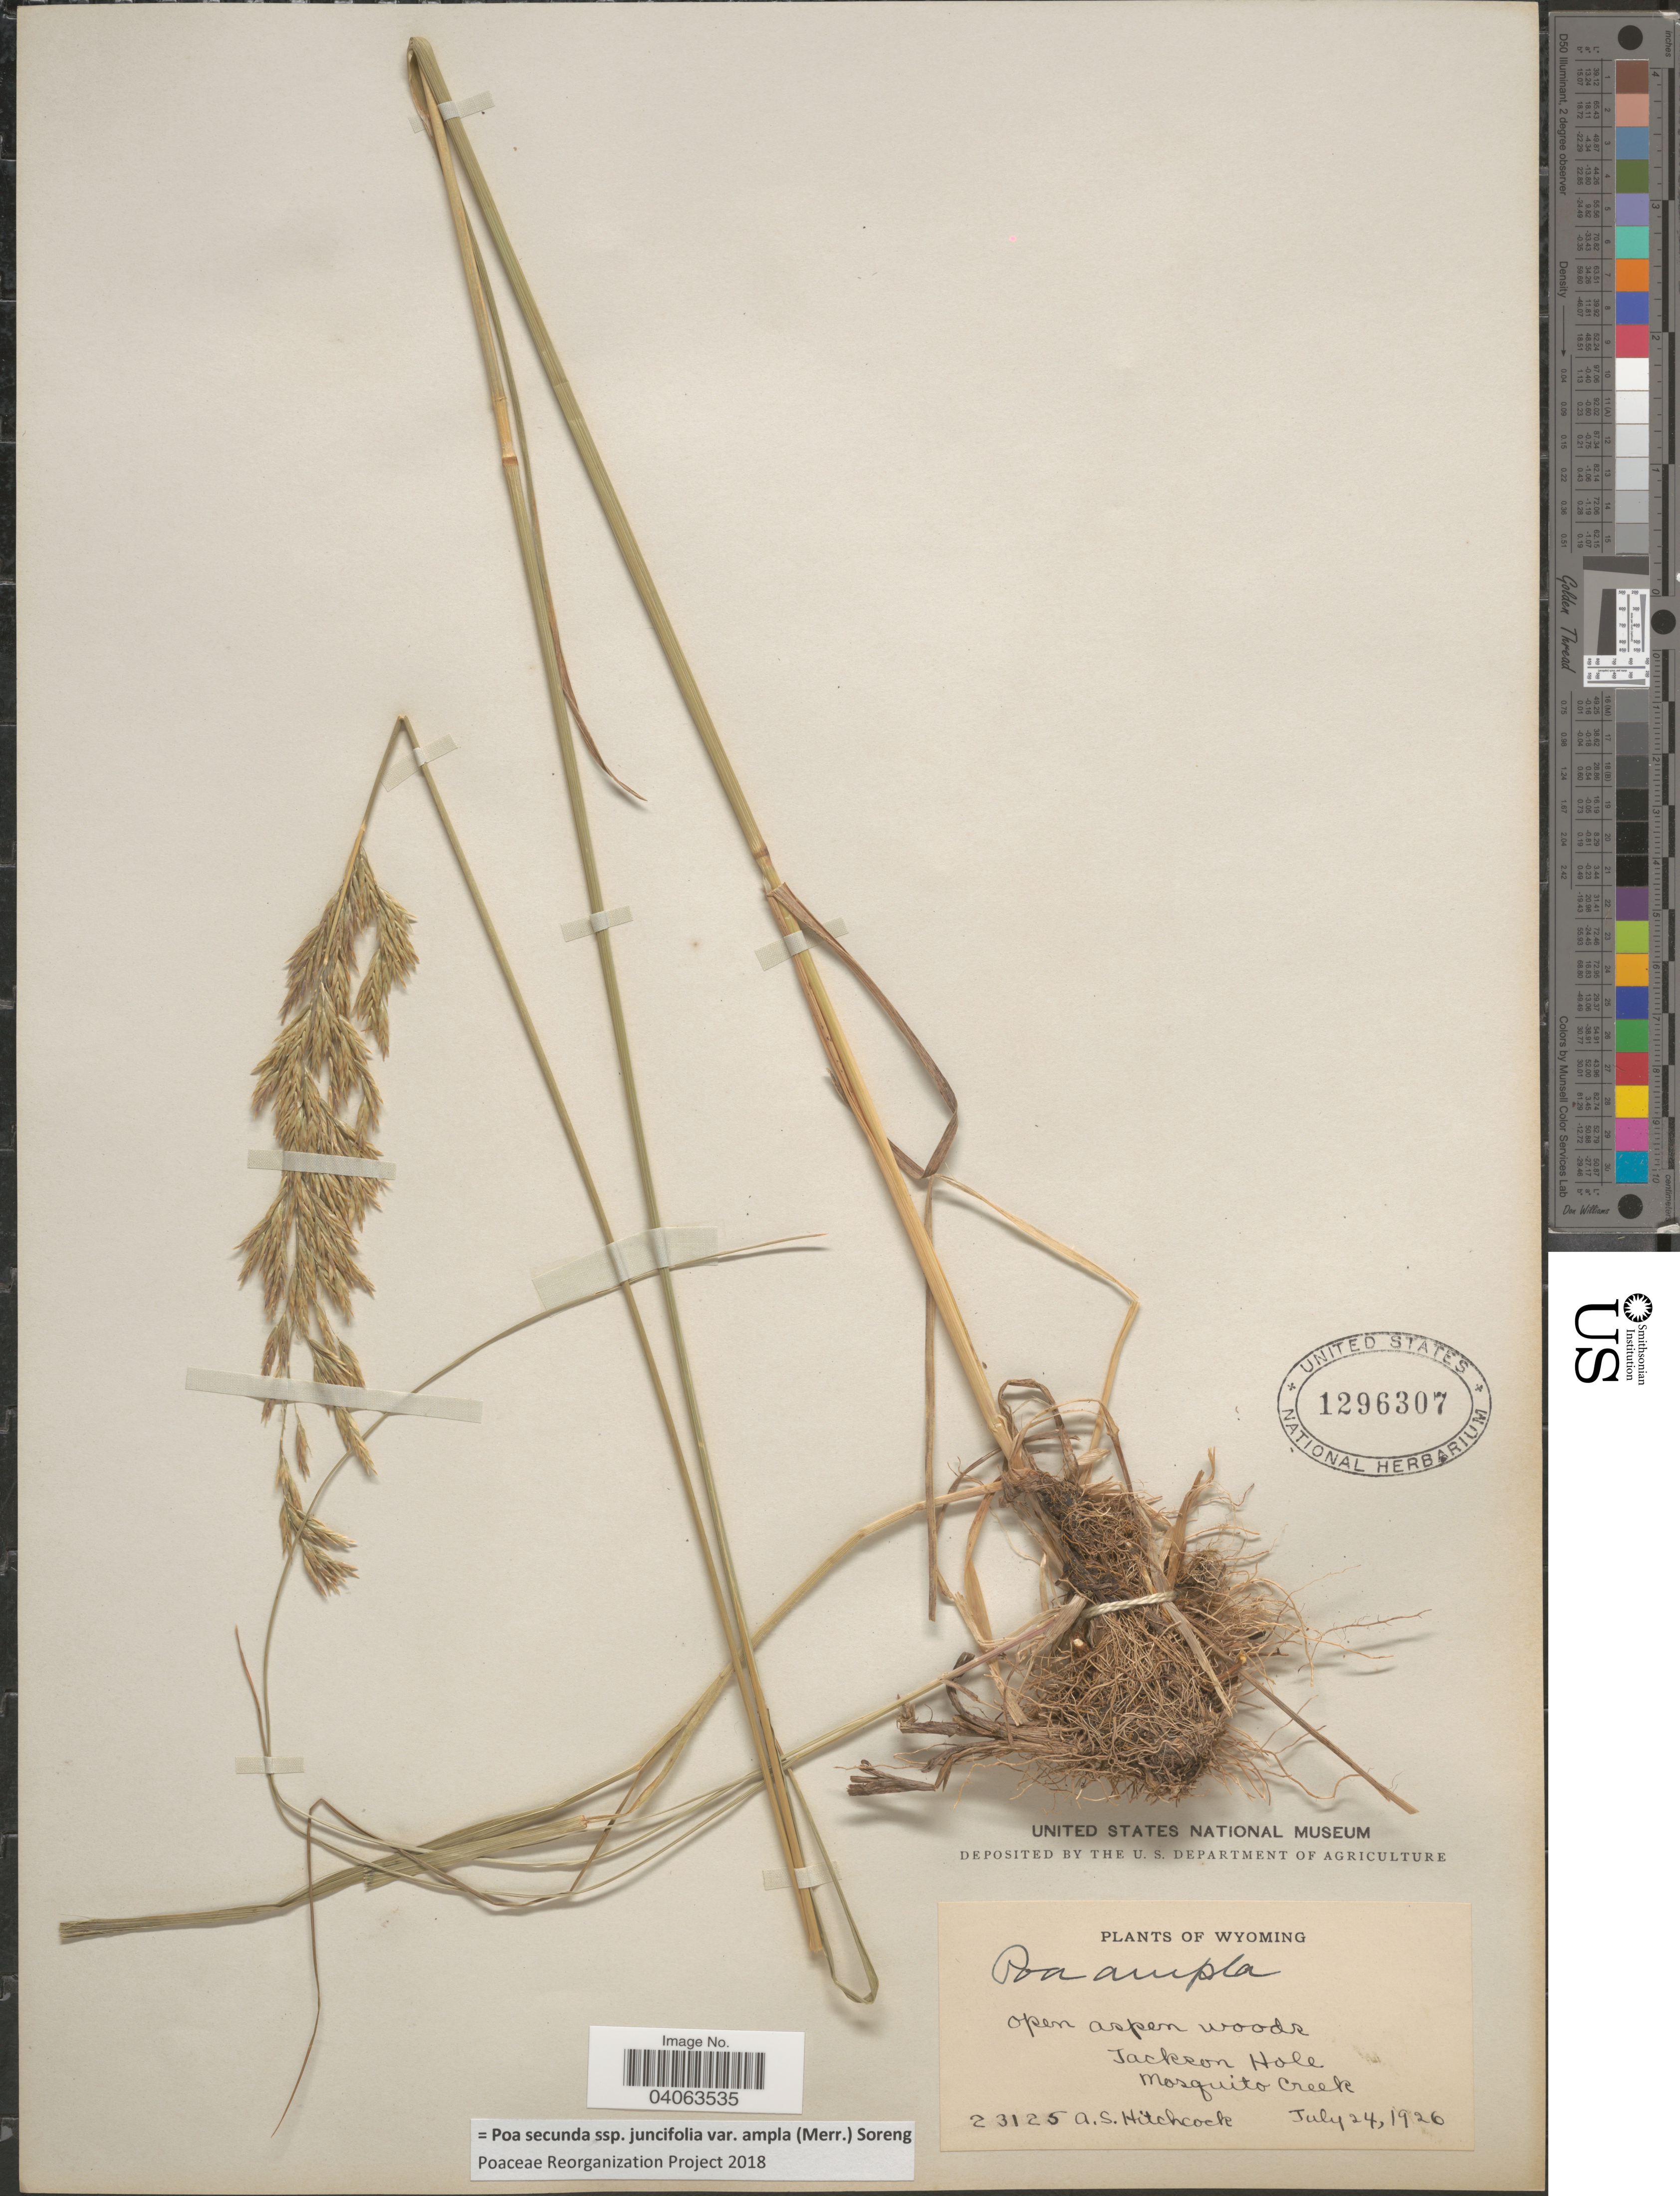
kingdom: Plantae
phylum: Tracheophyta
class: Liliopsida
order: Poales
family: Poaceae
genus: Poa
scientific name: Poa secunda subsp. juncifolia var. ampla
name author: (Merr.) Soreng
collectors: A. S. Hitchcock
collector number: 23125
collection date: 1926-07-24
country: United States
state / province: Wyoming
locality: Open aspen woods, Jackson Hole, Mosquito Creek.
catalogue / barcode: US 1296307